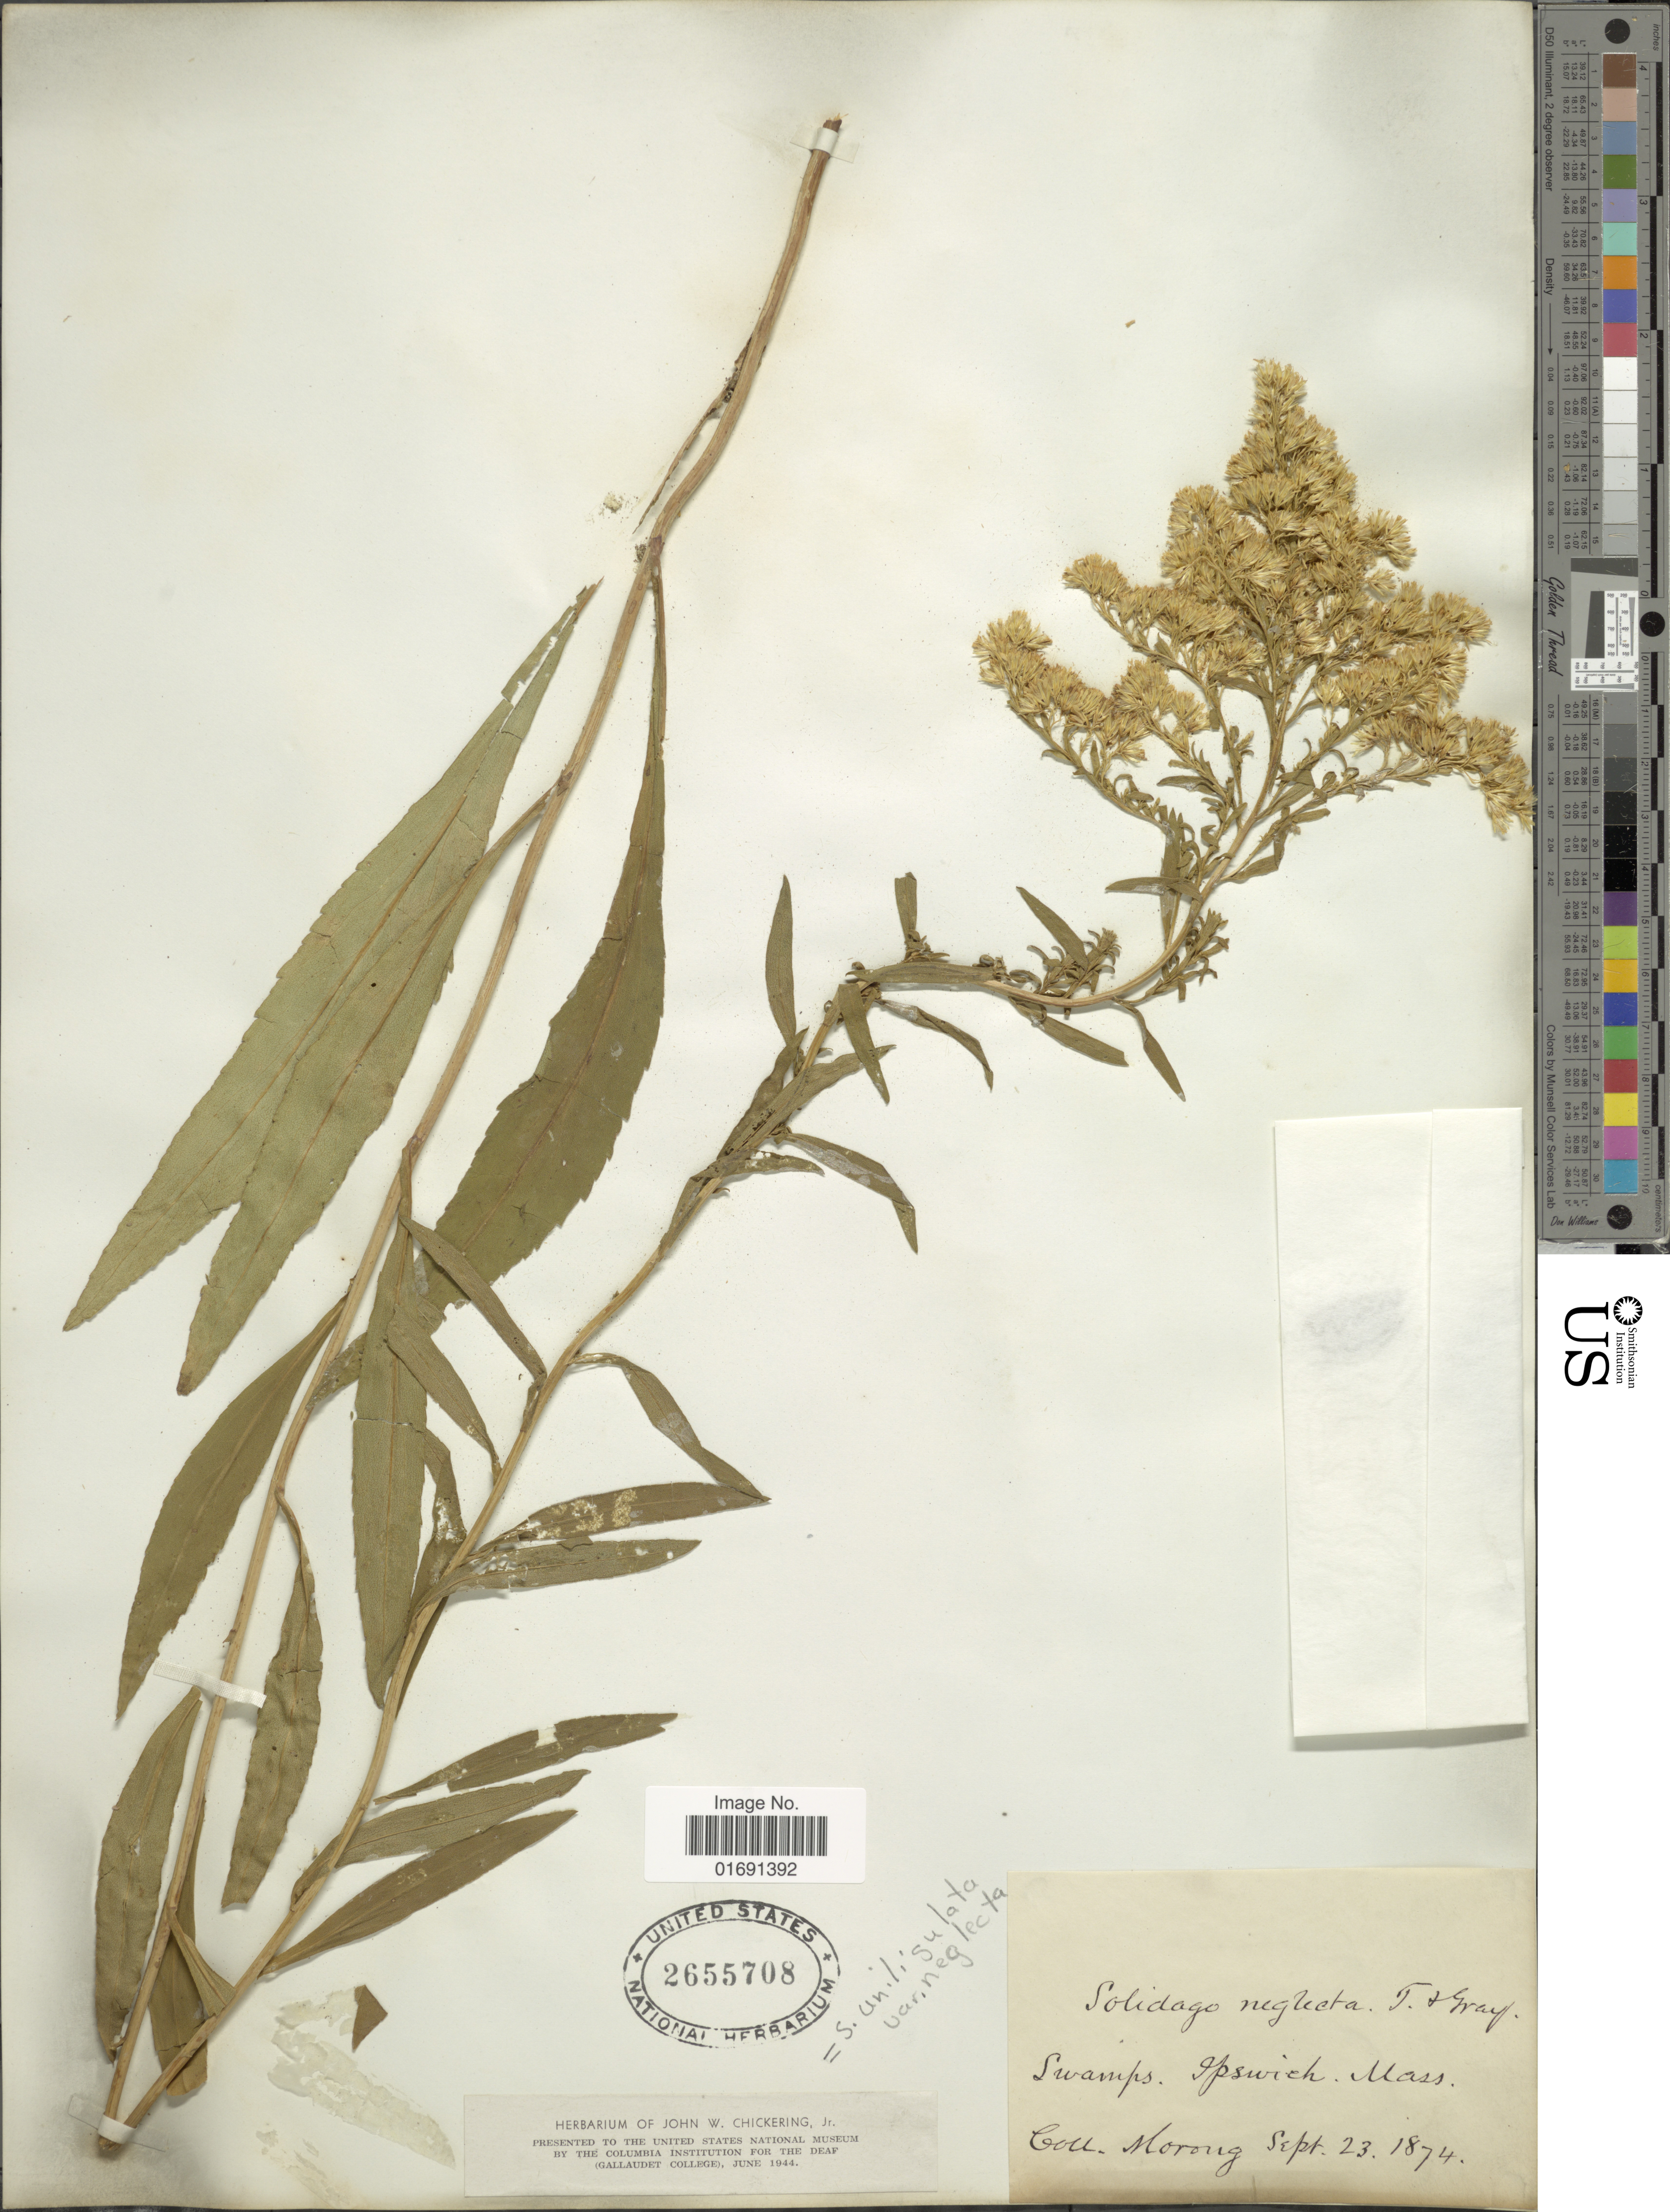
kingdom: Plantae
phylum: Tracheophyta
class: Magnoliopsida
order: Asterales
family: Asteraceae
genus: Solidago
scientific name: Solidago uniligulata var. neglecta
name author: Fernald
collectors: ex herb. T. Morong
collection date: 1874-09-23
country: United States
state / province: Massachusetts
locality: Ipswich, Mass.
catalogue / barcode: US 2655708